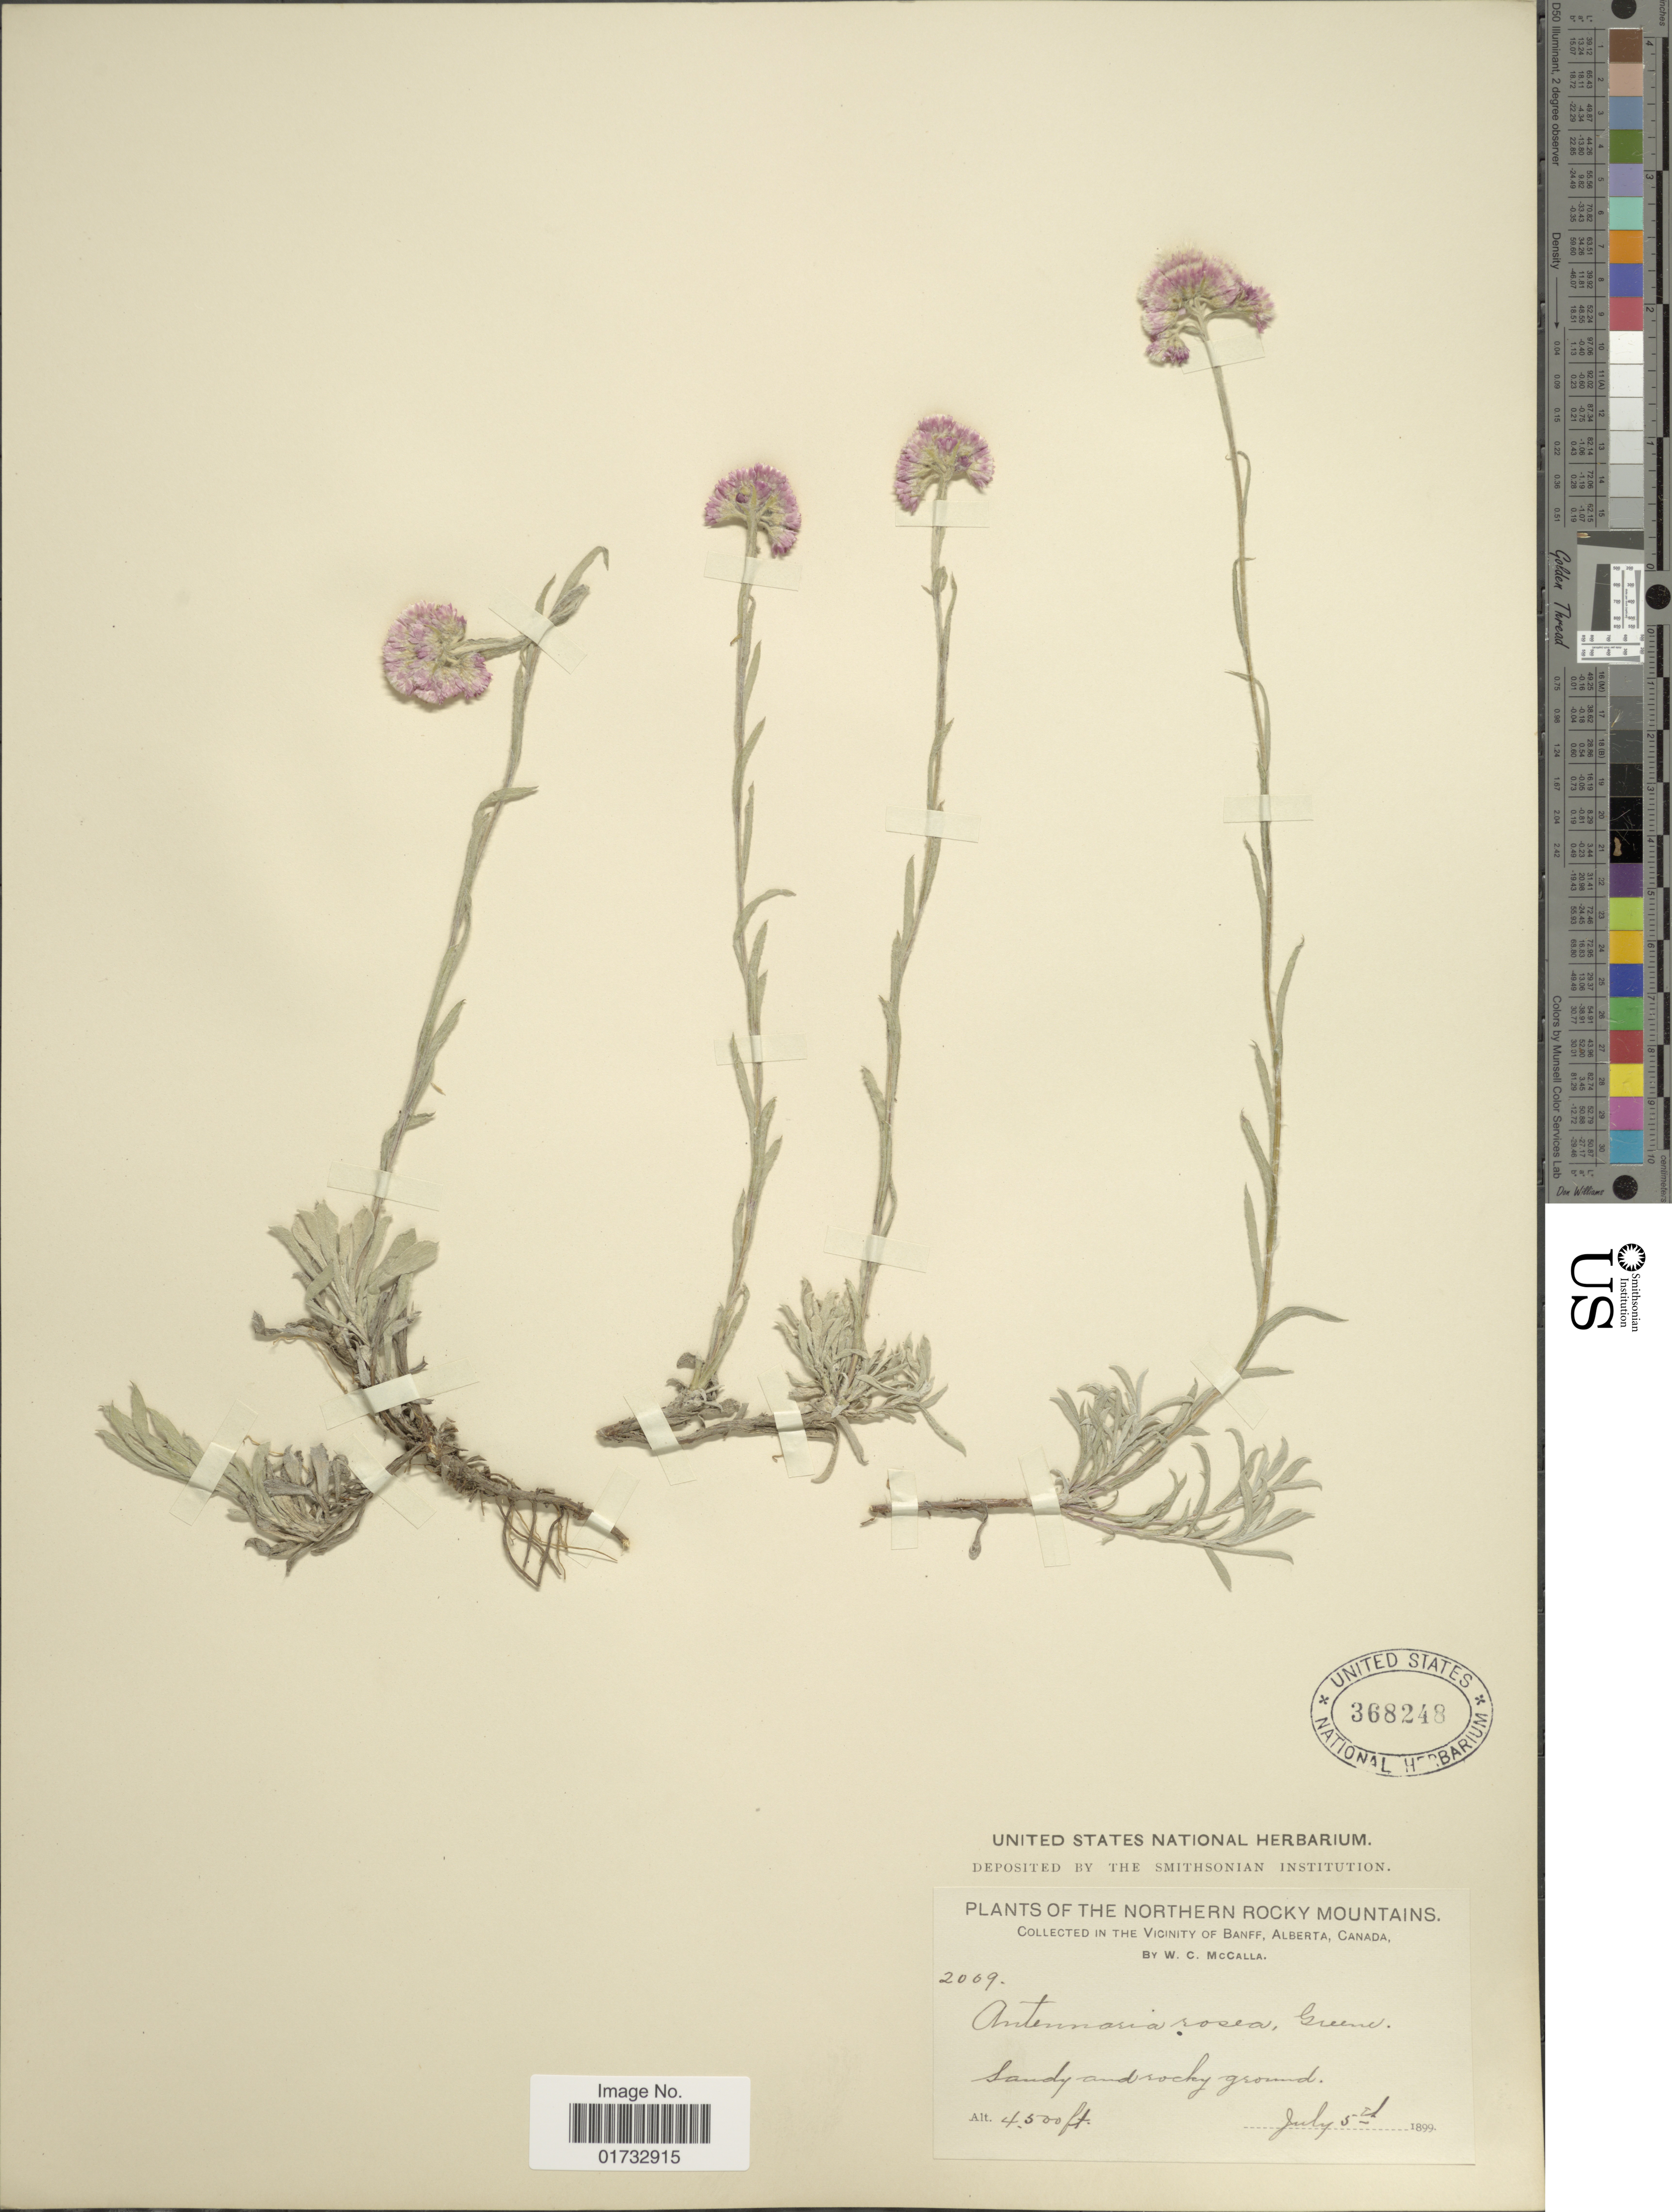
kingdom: Plantae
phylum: Tracheophyta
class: Magnoliopsida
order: Asterales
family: Asteraceae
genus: Antennaria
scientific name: Antennaria rosea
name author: Greene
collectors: W. McCalla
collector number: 2009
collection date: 1899-07-05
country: Canada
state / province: Alberta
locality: Northern Rocky Mountains, vicinity of Banff, sandy and rocky ground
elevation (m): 1372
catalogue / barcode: US 368248